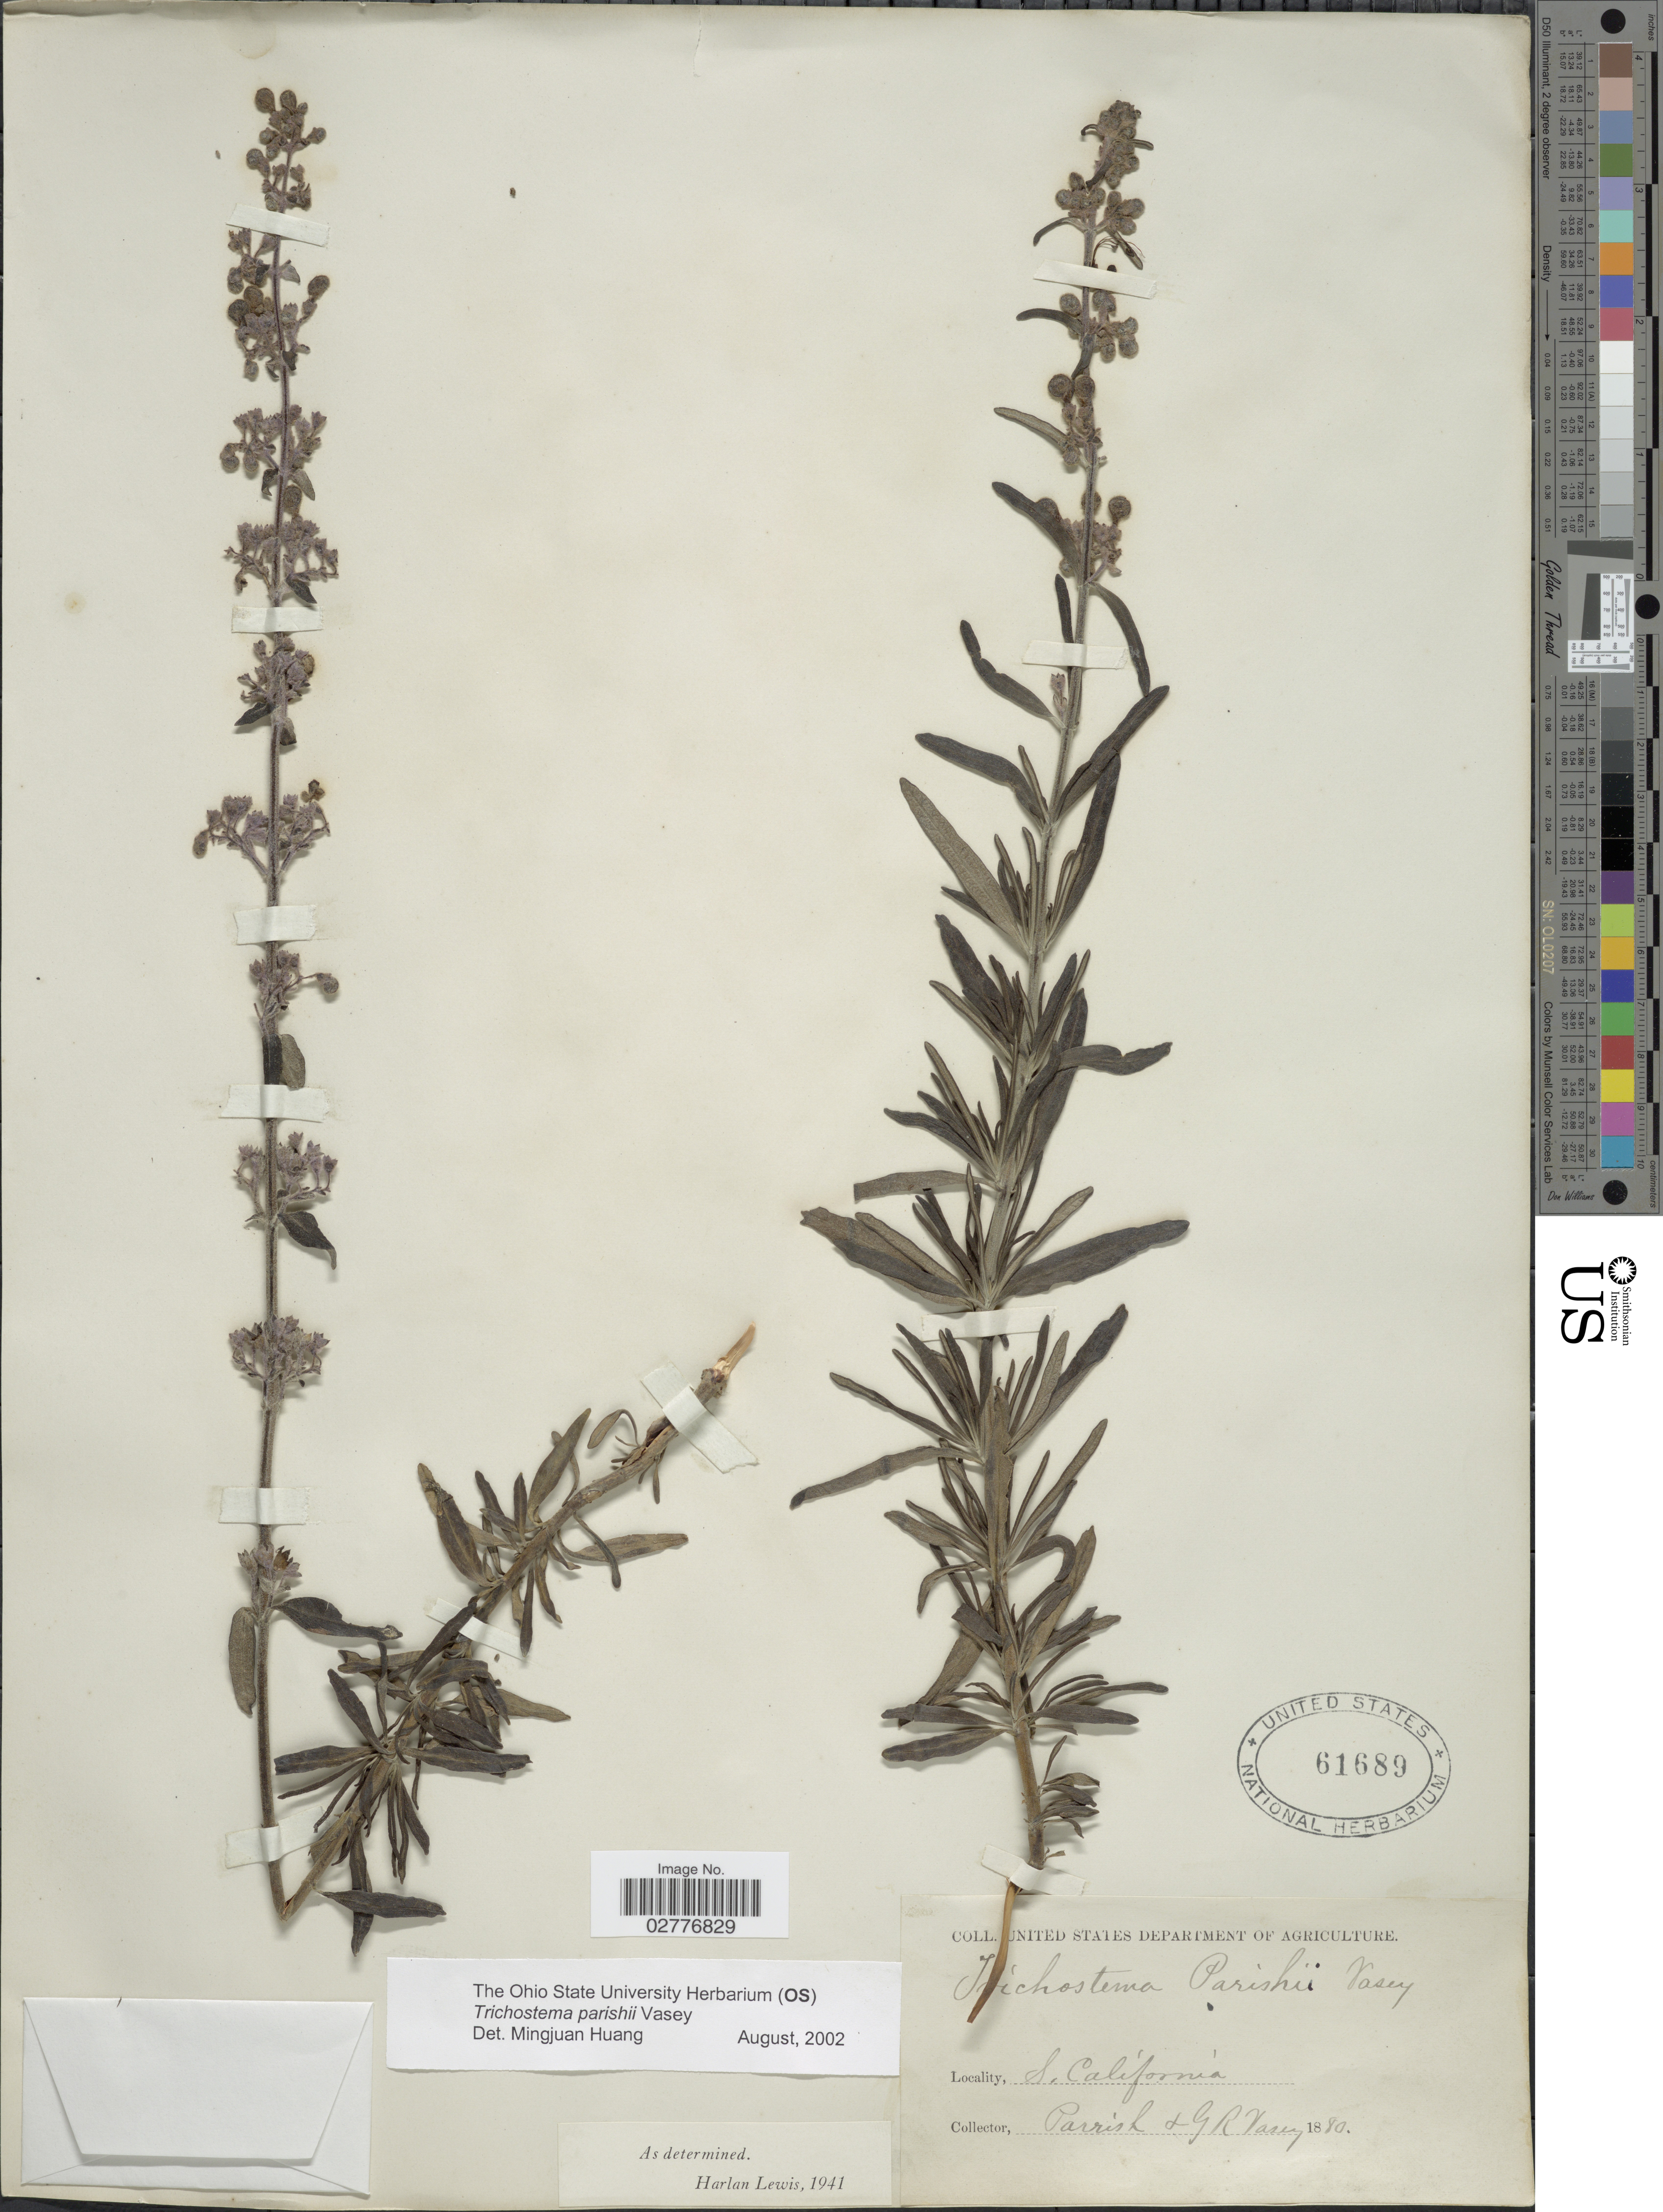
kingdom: Plantae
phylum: Tracheophyta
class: Magnoliopsida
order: Lamiales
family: Lamiaceae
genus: Trichostema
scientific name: Trichostema parishii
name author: Vasey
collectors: Parrish, -- & G. R. Vasey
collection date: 1880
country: United States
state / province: California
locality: S. California.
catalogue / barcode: US 61689